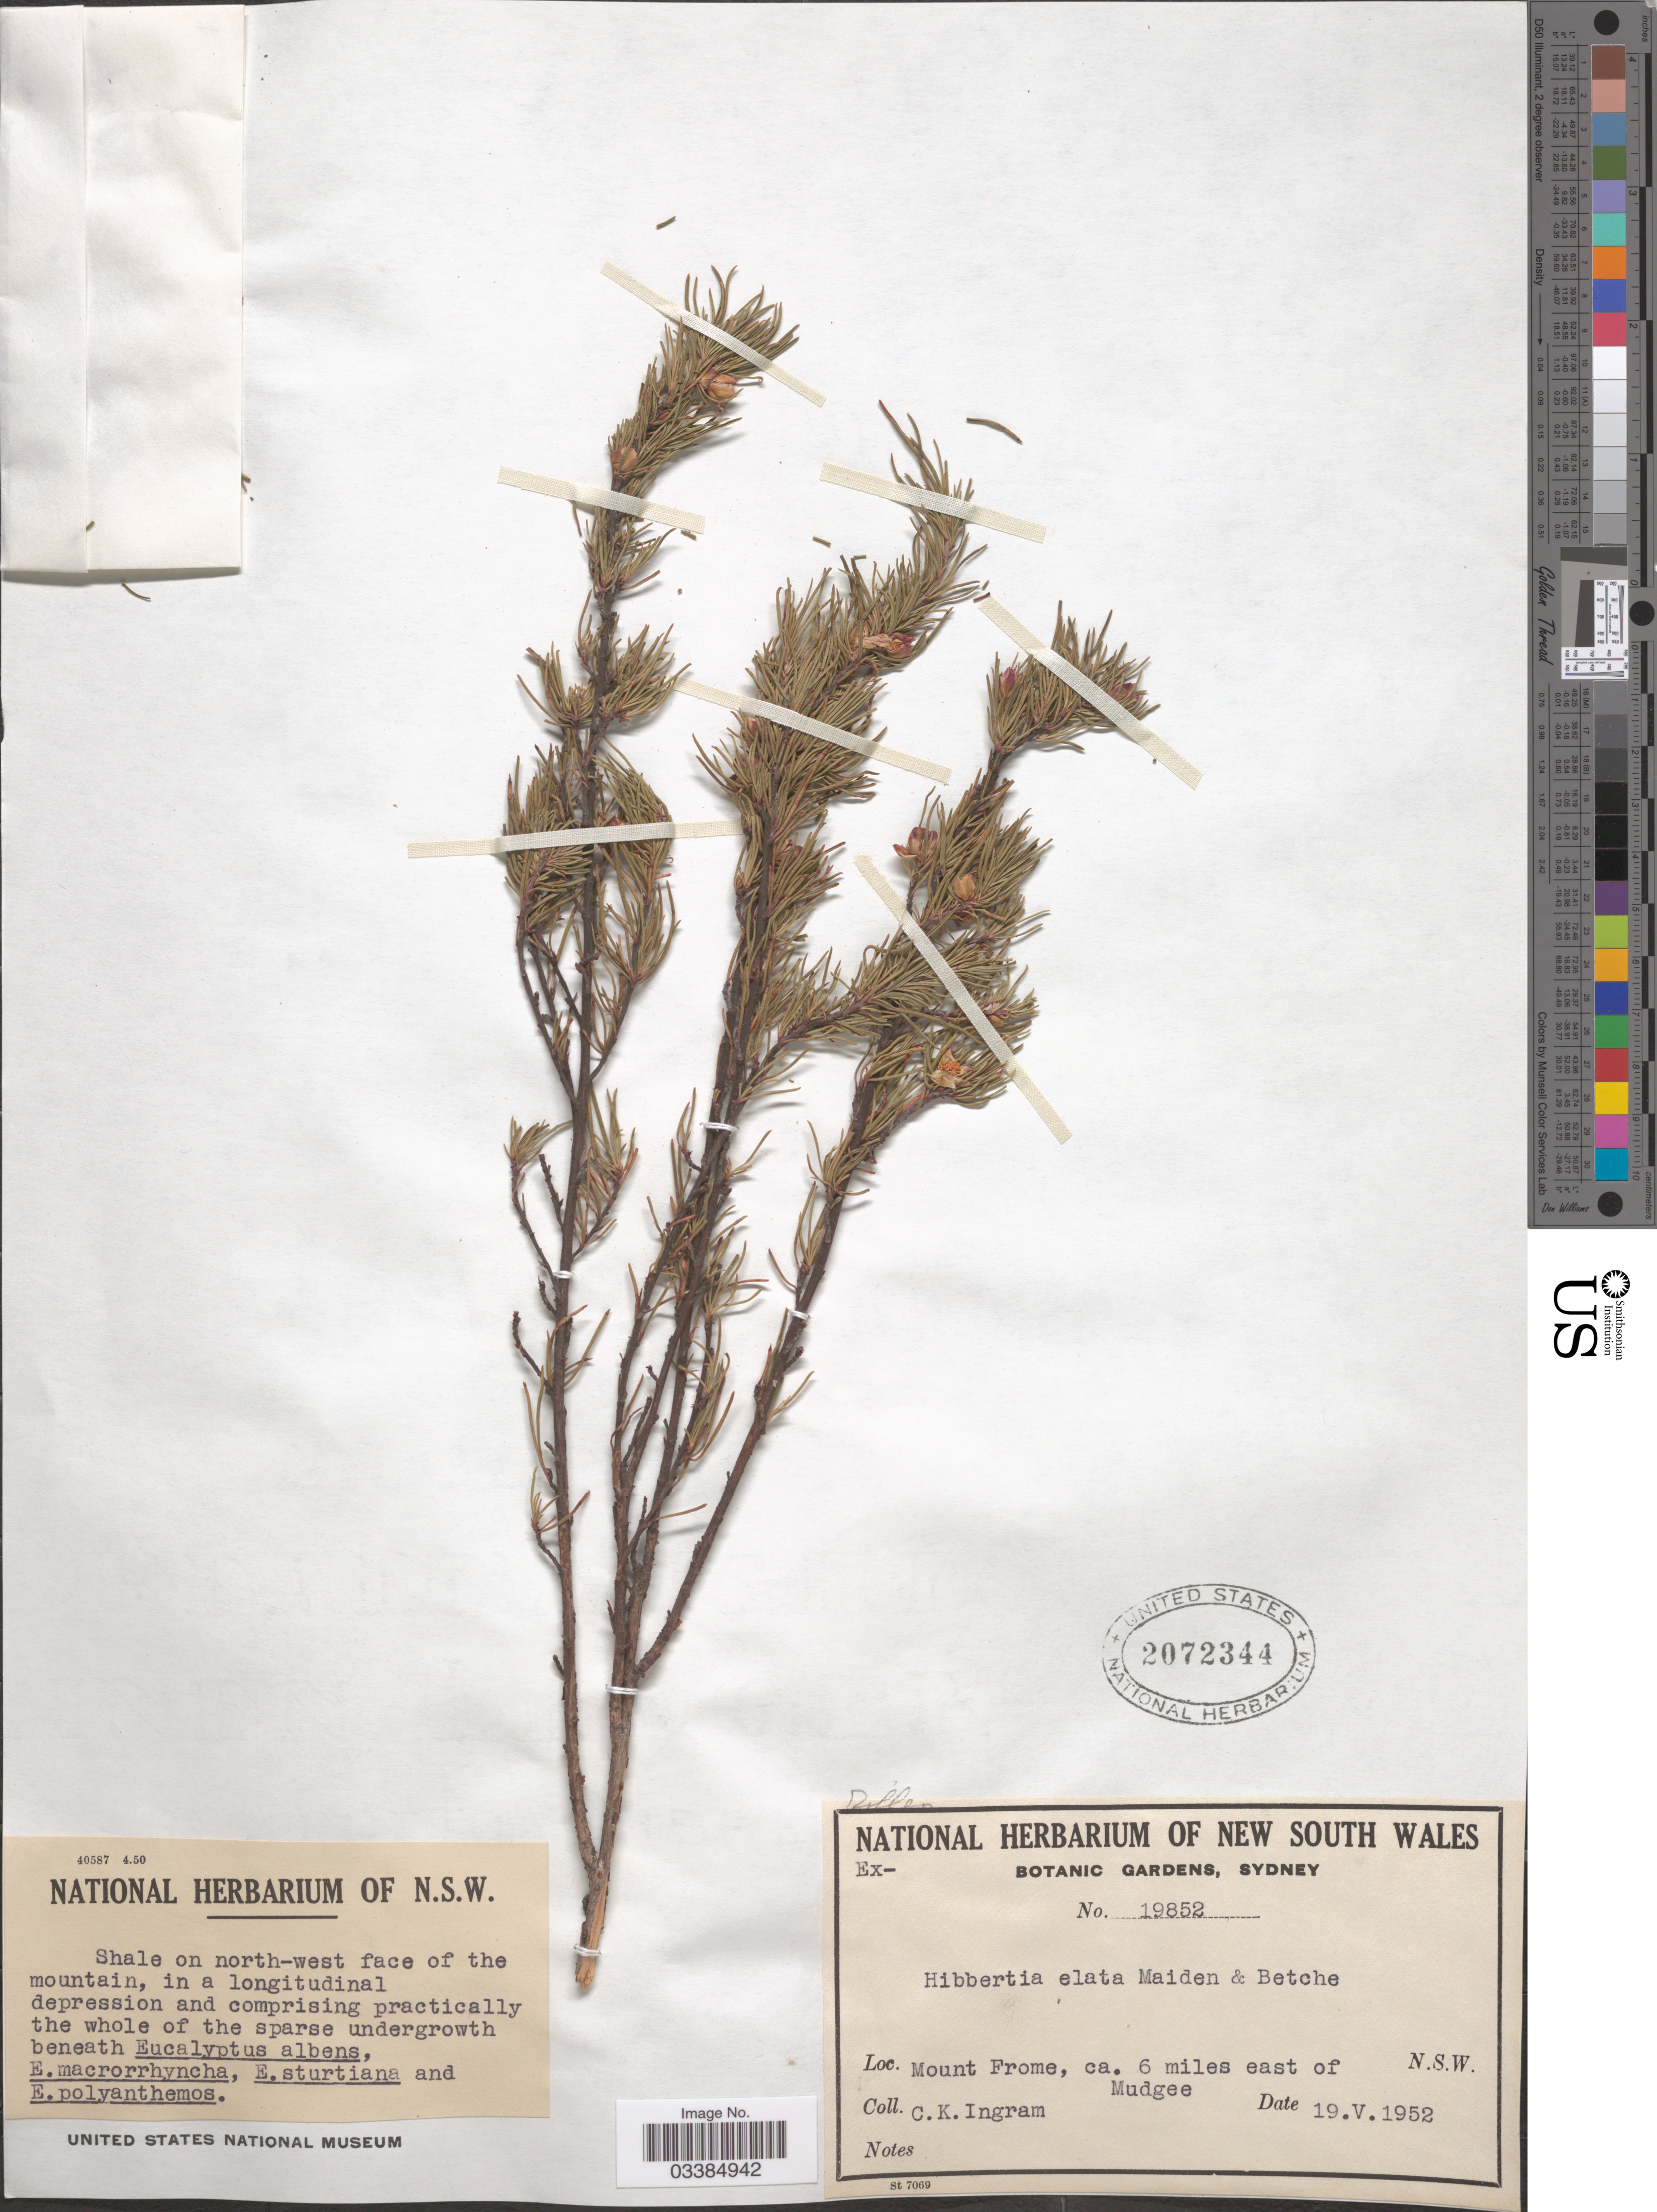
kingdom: Plantae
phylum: Tracheophyta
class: Magnoliopsida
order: Dilleniales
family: Dilleniaceae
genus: Hibbertia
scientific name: Hibbertia elata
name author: Maiden & Betche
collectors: C. Ingram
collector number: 19852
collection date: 1952-05-19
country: Australia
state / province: New South Wales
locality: Mount Frome, ca. 6 miles east of Mudgee. N. S. W.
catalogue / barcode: US 2072344